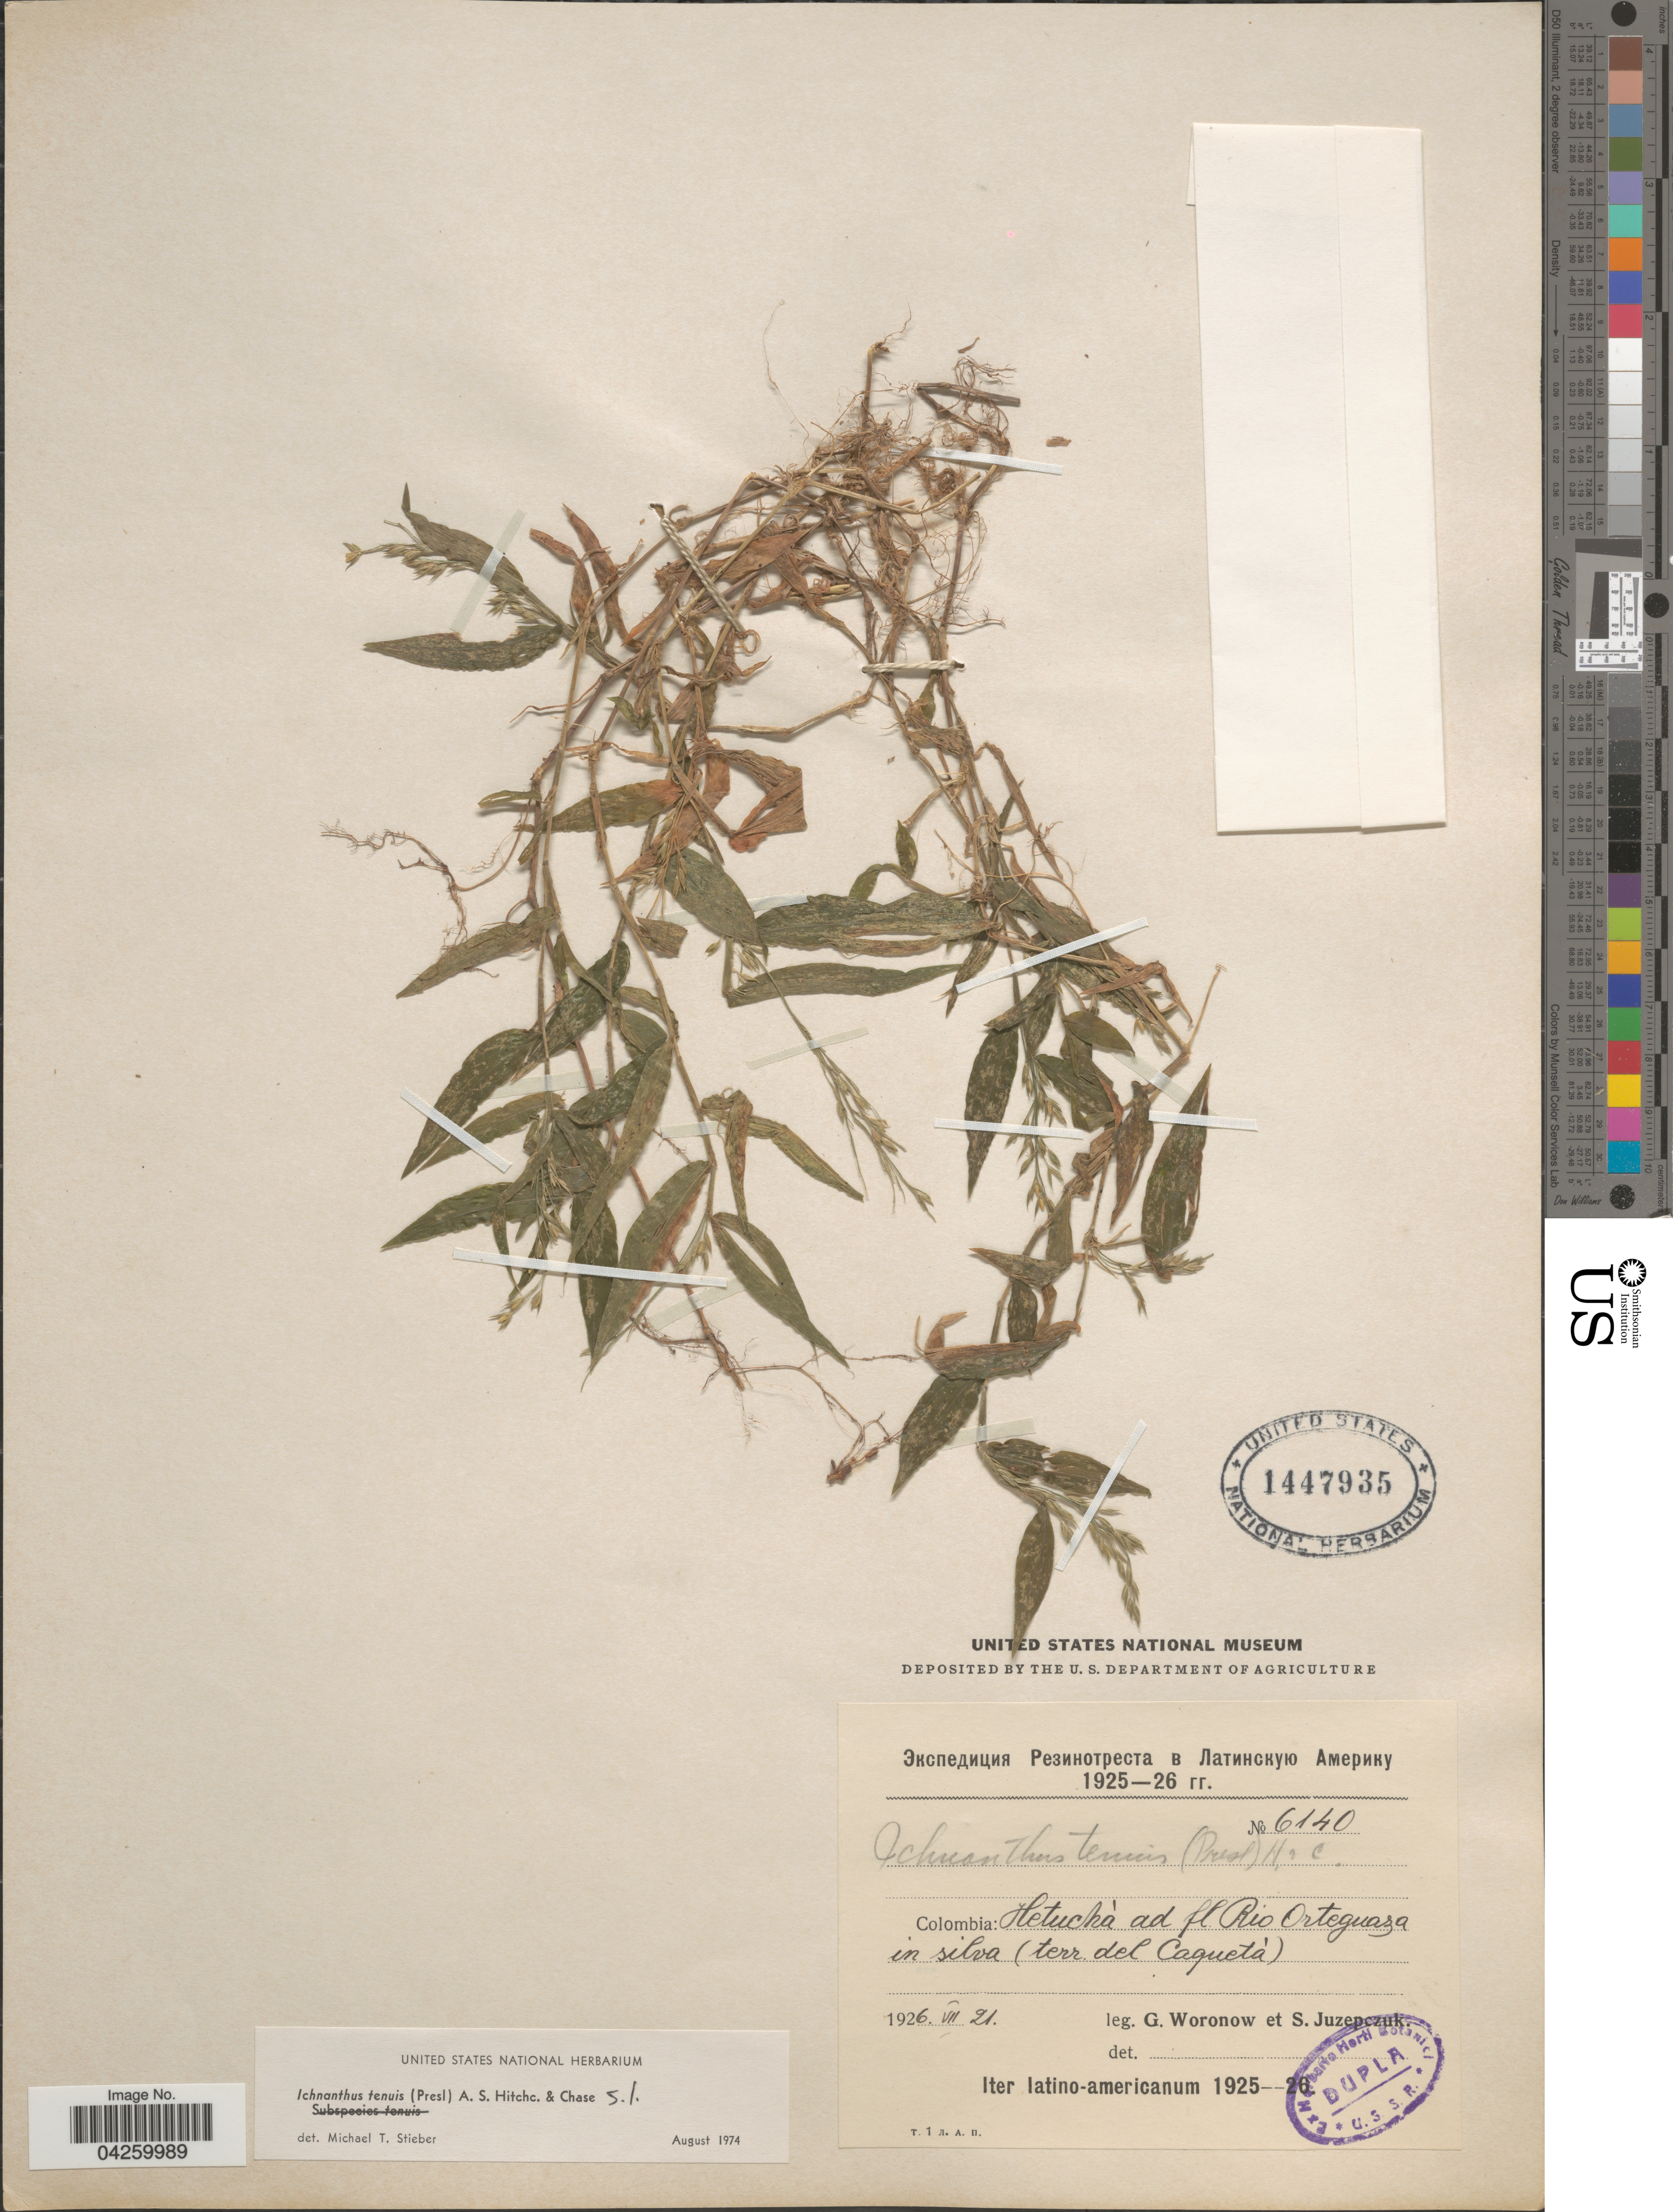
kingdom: Plantae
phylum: Tracheophyta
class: Liliopsida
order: Poales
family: Poaceae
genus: Ichnanthus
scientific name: Ichnanthus tenuis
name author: (J. Presl) Hitchc. & Chase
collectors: G. Woronow & S. V. Juzepczuk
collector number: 6140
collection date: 1926-07-21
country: Colombia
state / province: Caquetá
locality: Hetuchá ad fl Rio Orteguaza in silva. Iter latino-americanum 1925-26.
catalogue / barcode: US 1447935